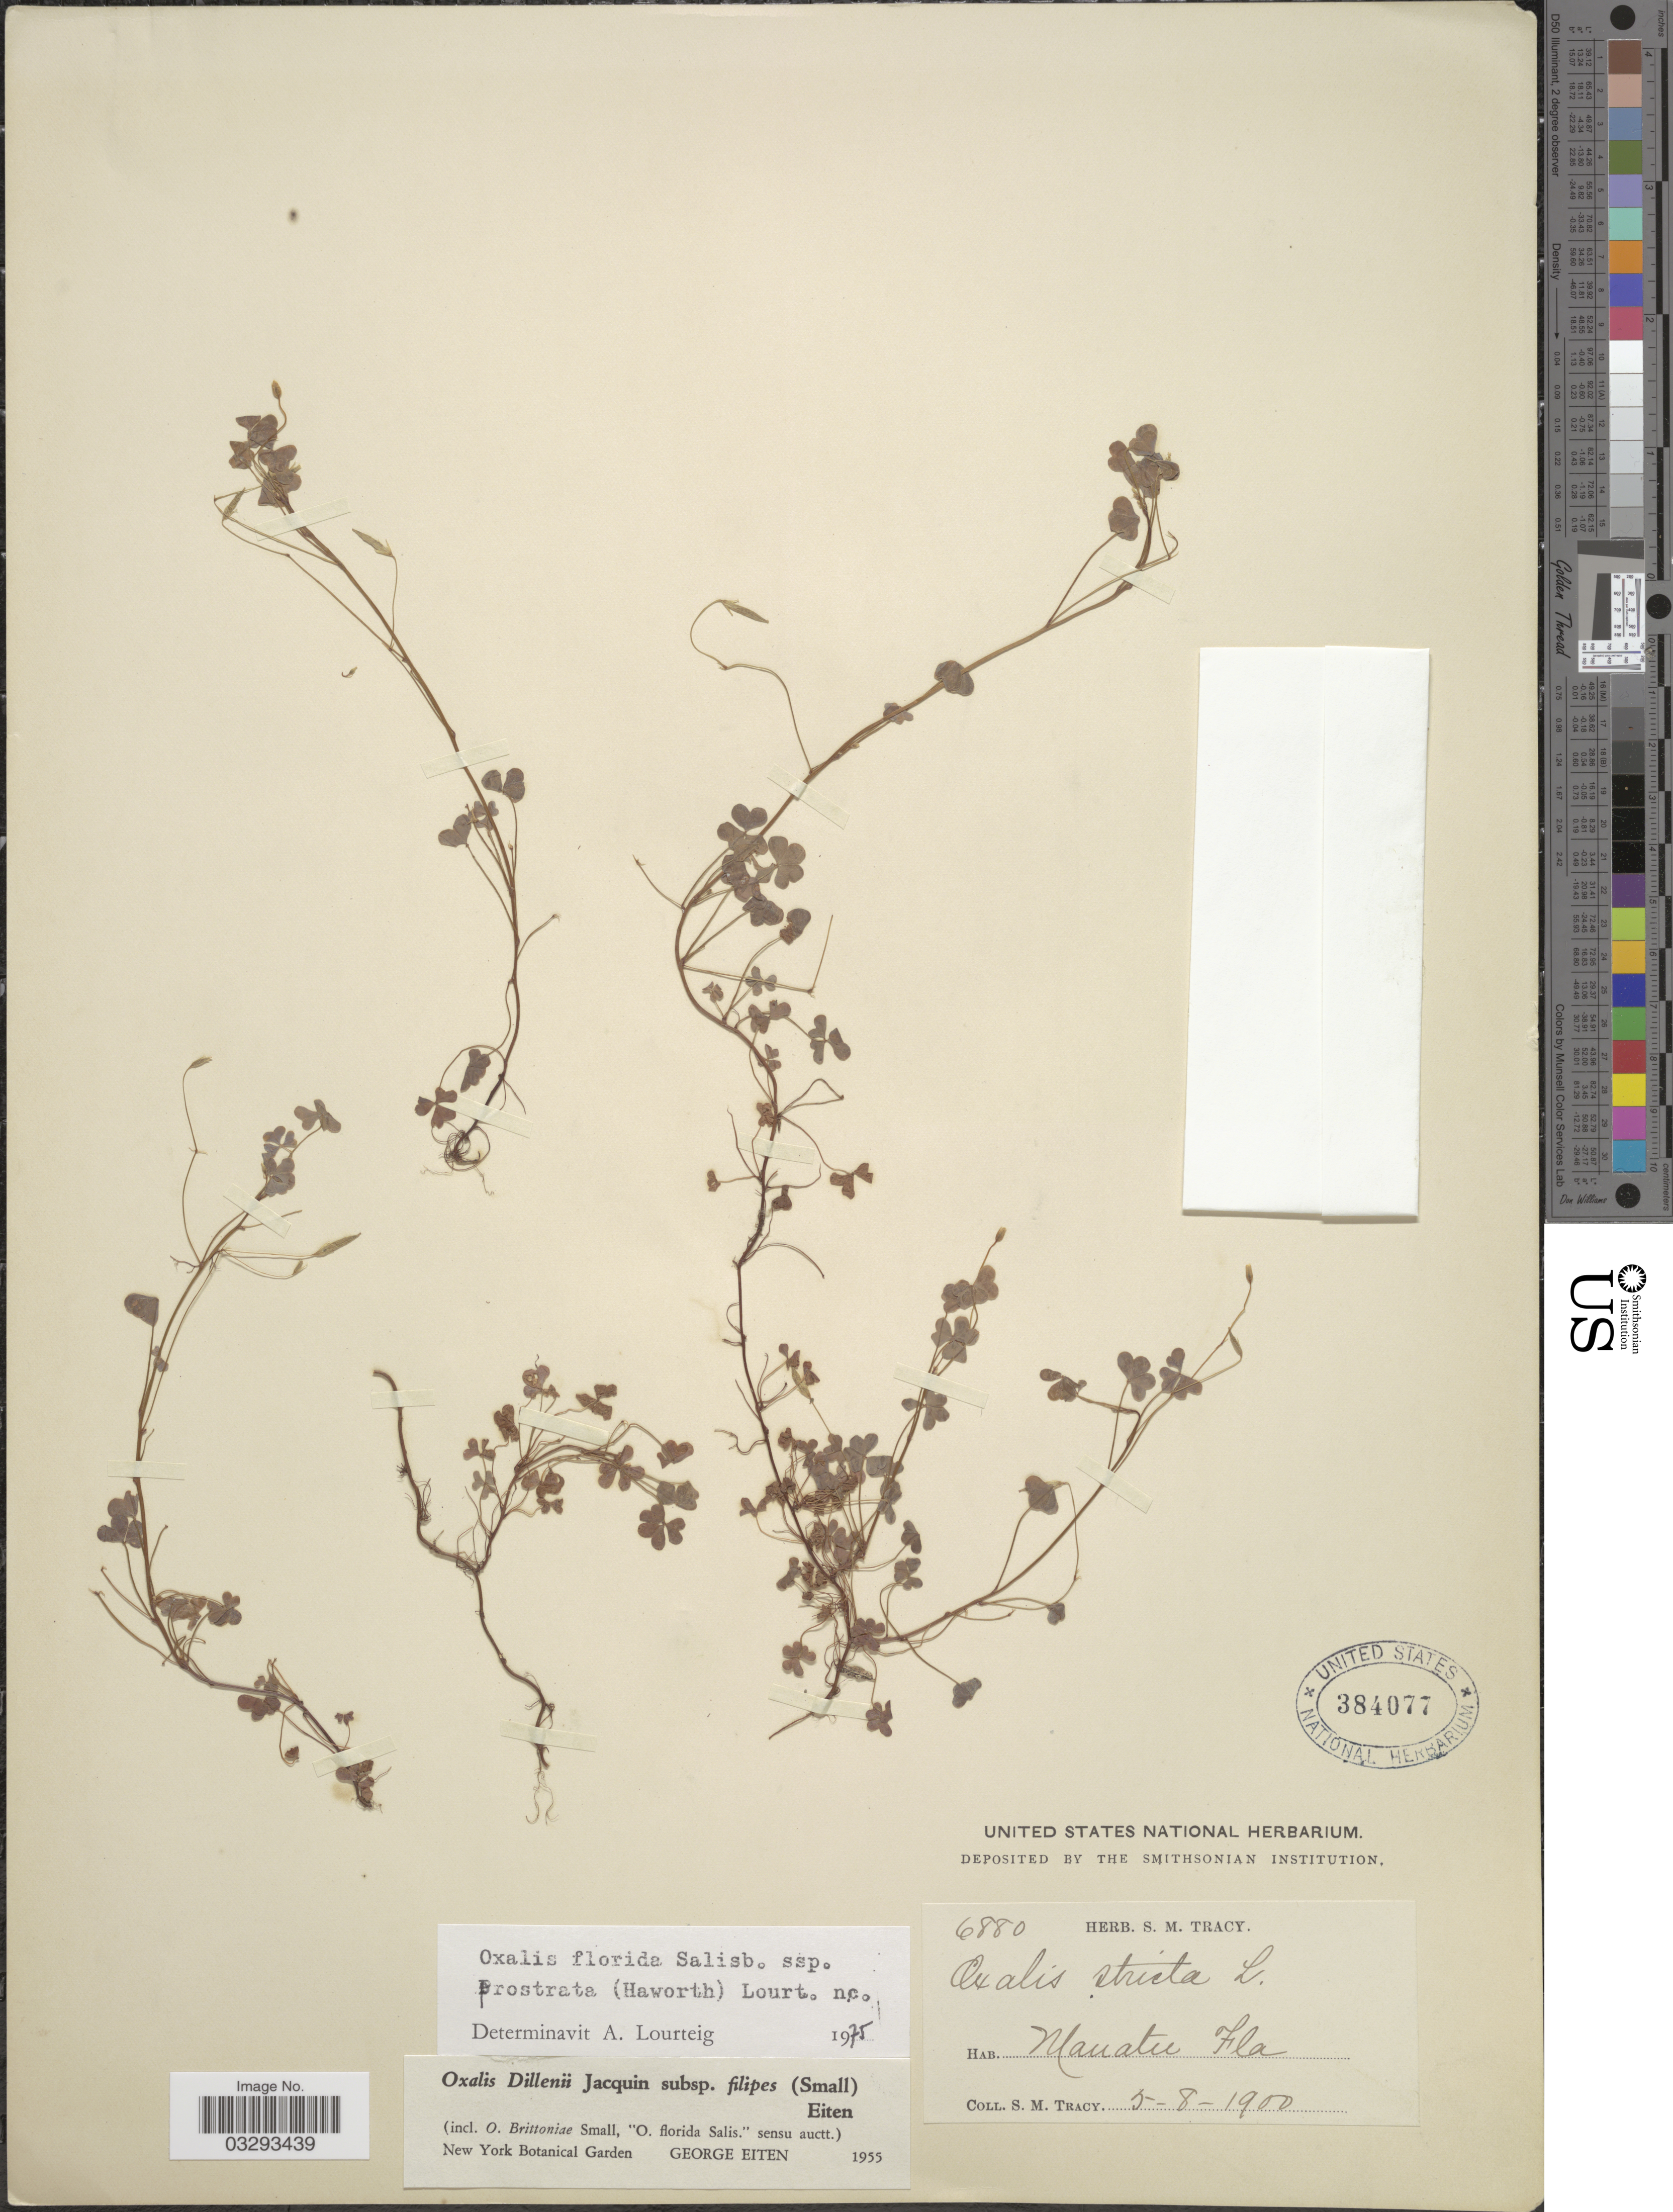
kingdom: Plantae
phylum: Tracheophyta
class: Magnoliopsida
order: Oxalidales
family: Oxalidaceae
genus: Oxalis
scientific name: Oxalis florida subsp. prostrata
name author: (Haw.) Lourteig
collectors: S. M. Tracy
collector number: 6880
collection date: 1900-05-08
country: United States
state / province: Florida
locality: Manatee.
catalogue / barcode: US 384077